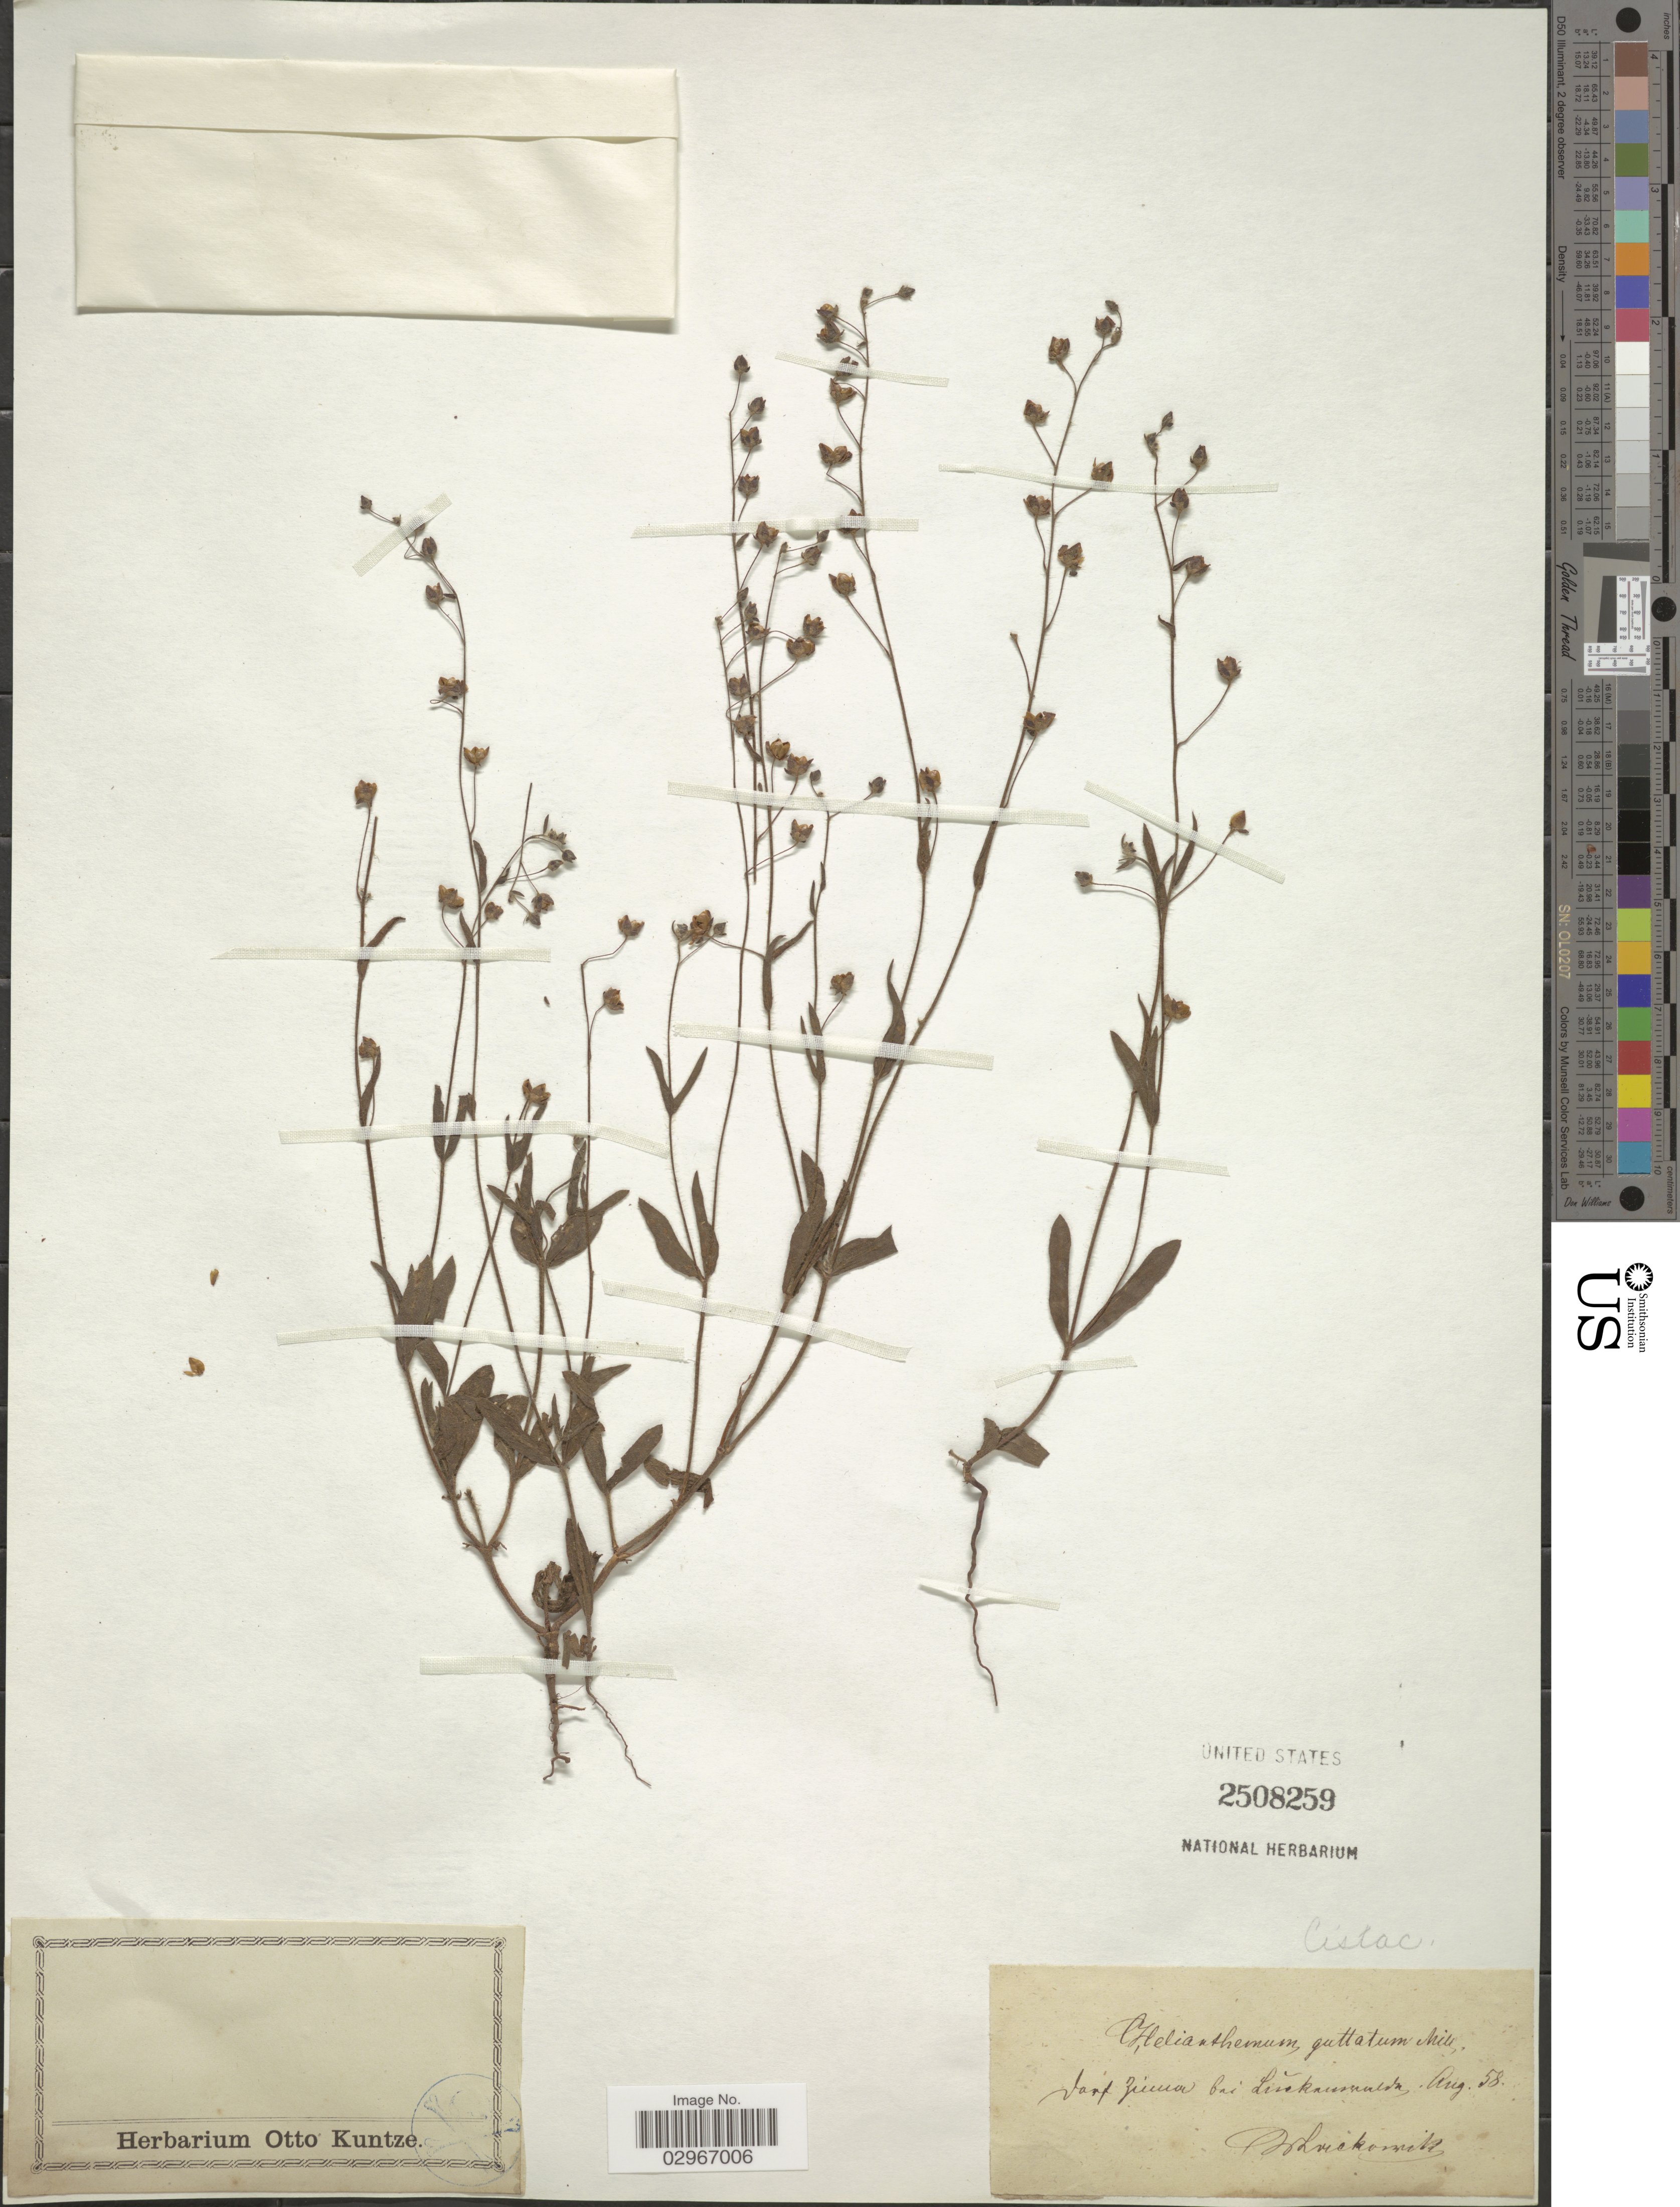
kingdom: Plantae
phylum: Tracheophyta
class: Magnoliopsida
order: Malvales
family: Cistaceae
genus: Helianthemum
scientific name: Helianthemum guttatum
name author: (L.) Mill.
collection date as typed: Transcribed d/m/y: /8/58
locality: Varf zuicua bei Livekaunsalda. [interpreted]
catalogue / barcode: US 2508259